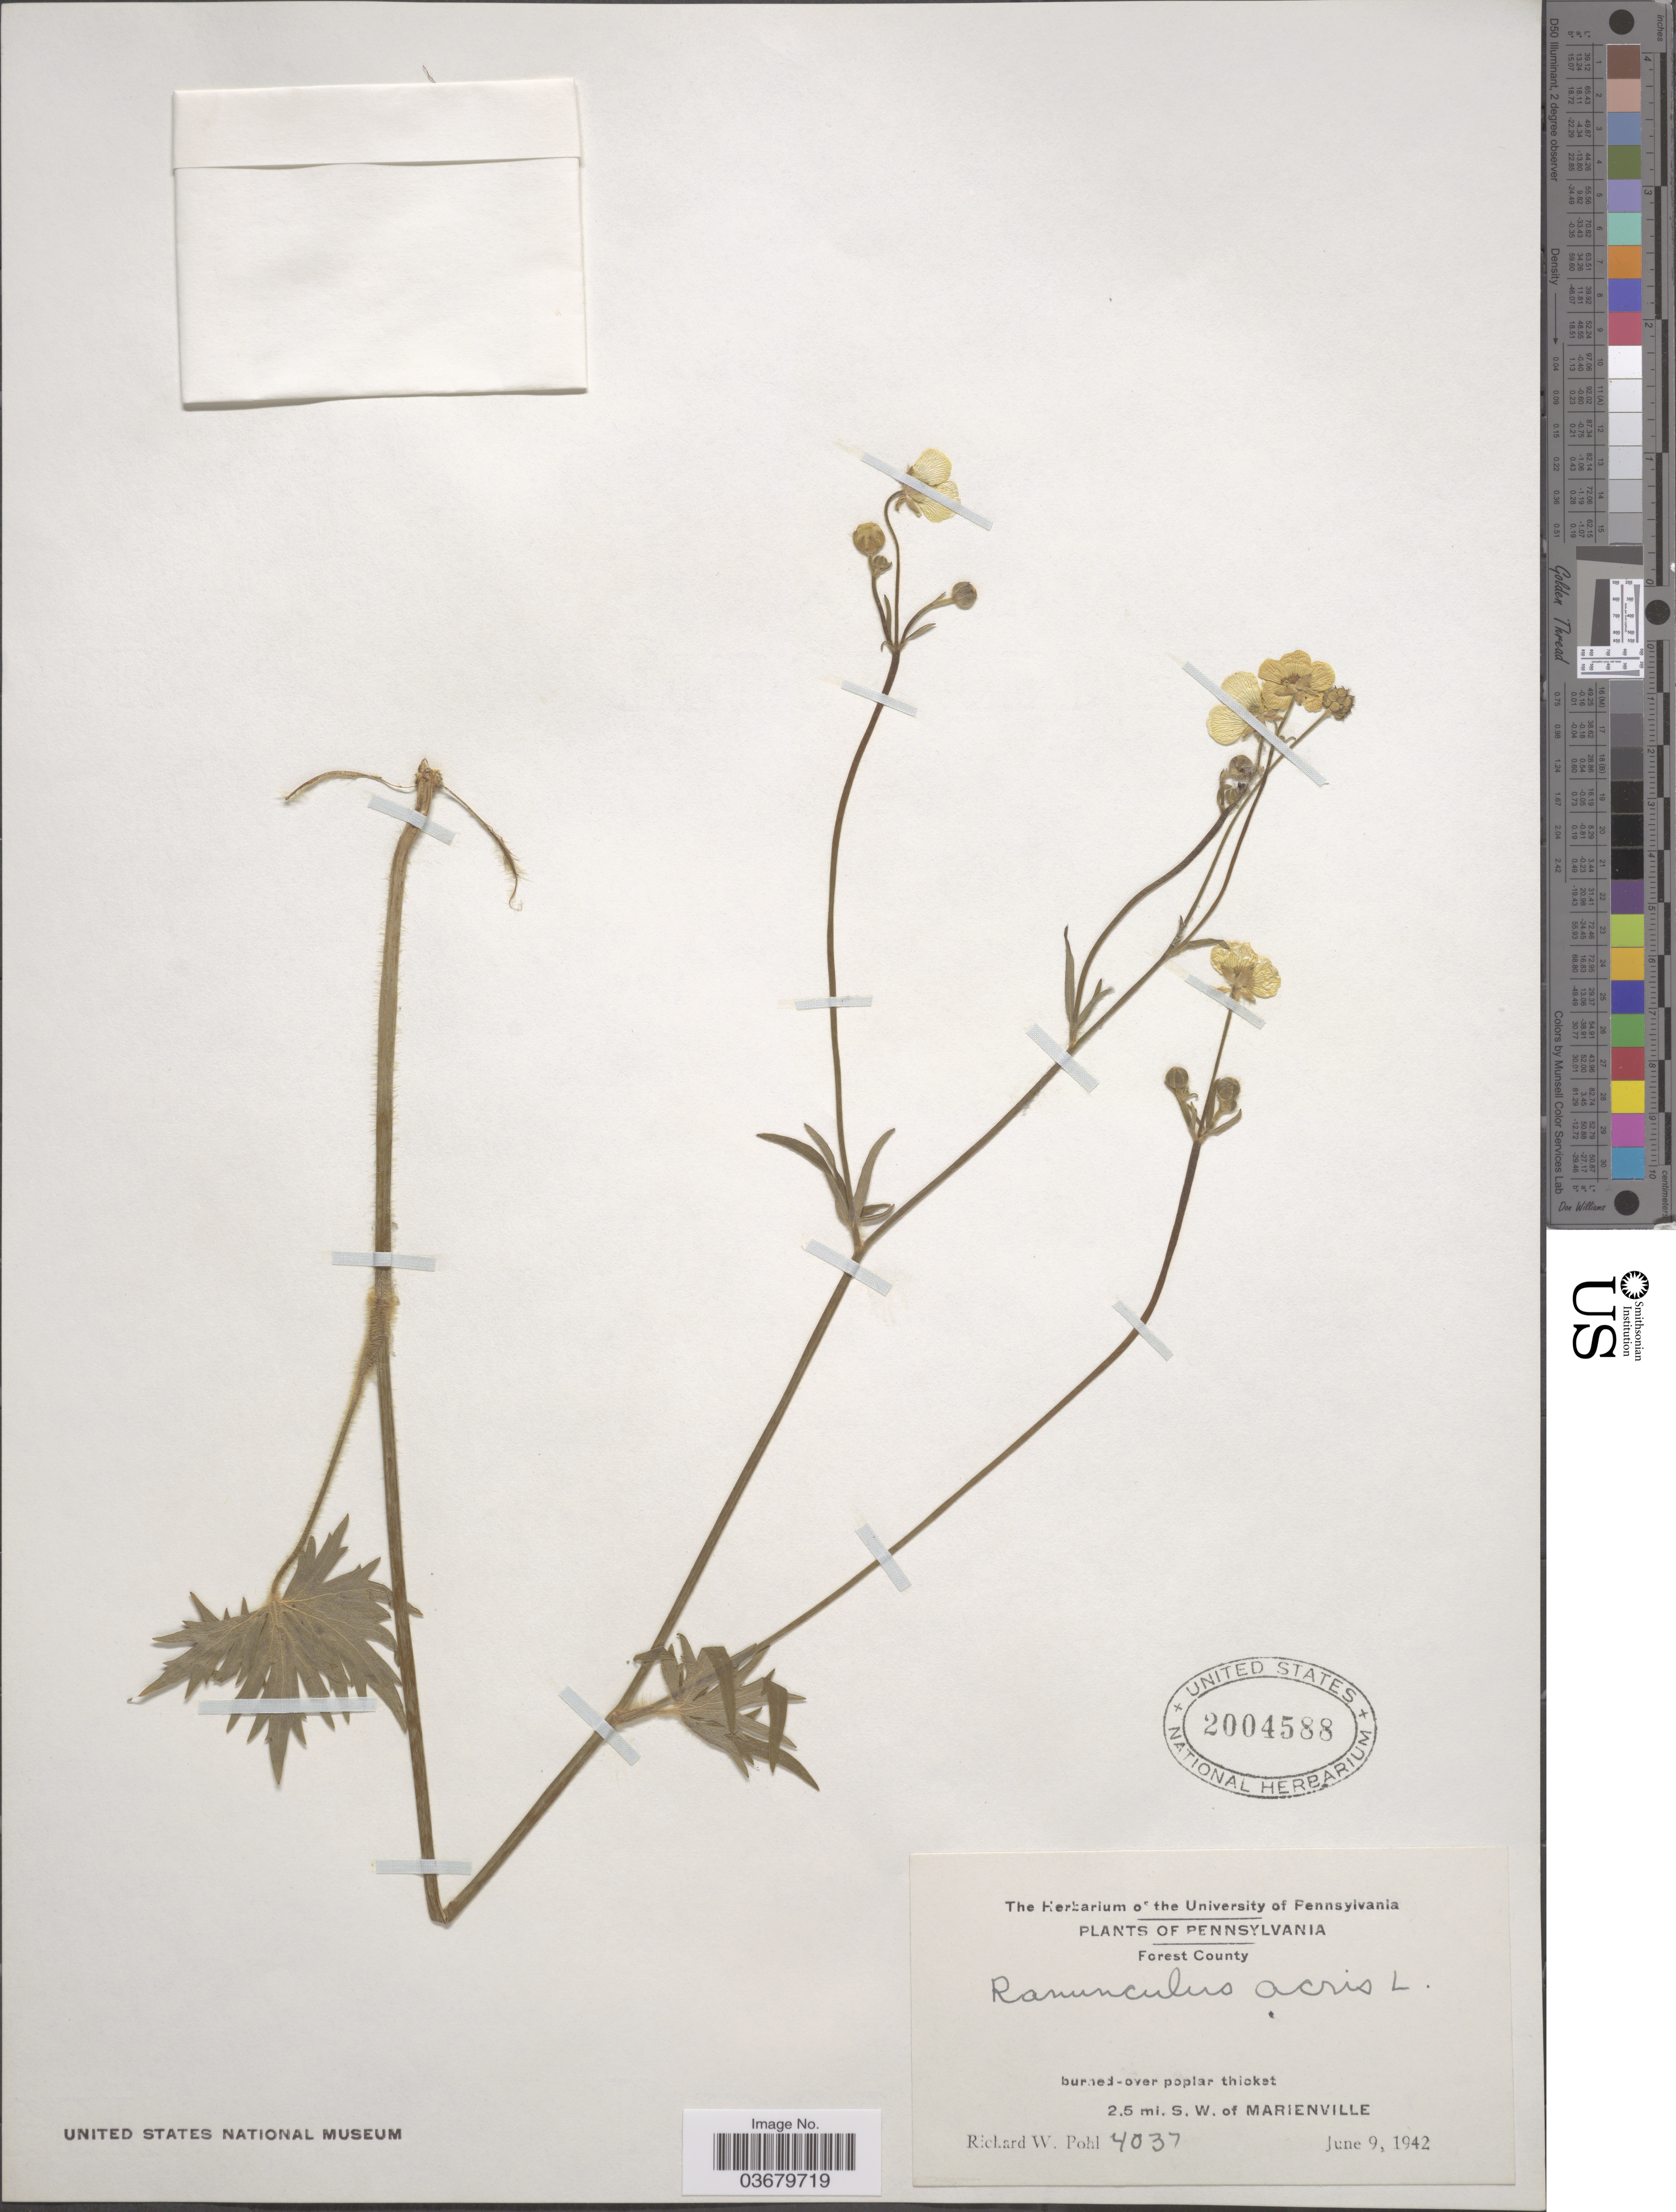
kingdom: Plantae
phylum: Tracheophyta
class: Magnoliopsida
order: Ranunculales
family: Ranunculaceae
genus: Ranunculus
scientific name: Ranunculus acris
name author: L.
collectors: R. W. Pohl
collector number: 4037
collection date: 1942-06-09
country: United States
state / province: Pennsylvania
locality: Forest County. 2.5 mi. S. W. of Marienville.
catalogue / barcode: US 2004588